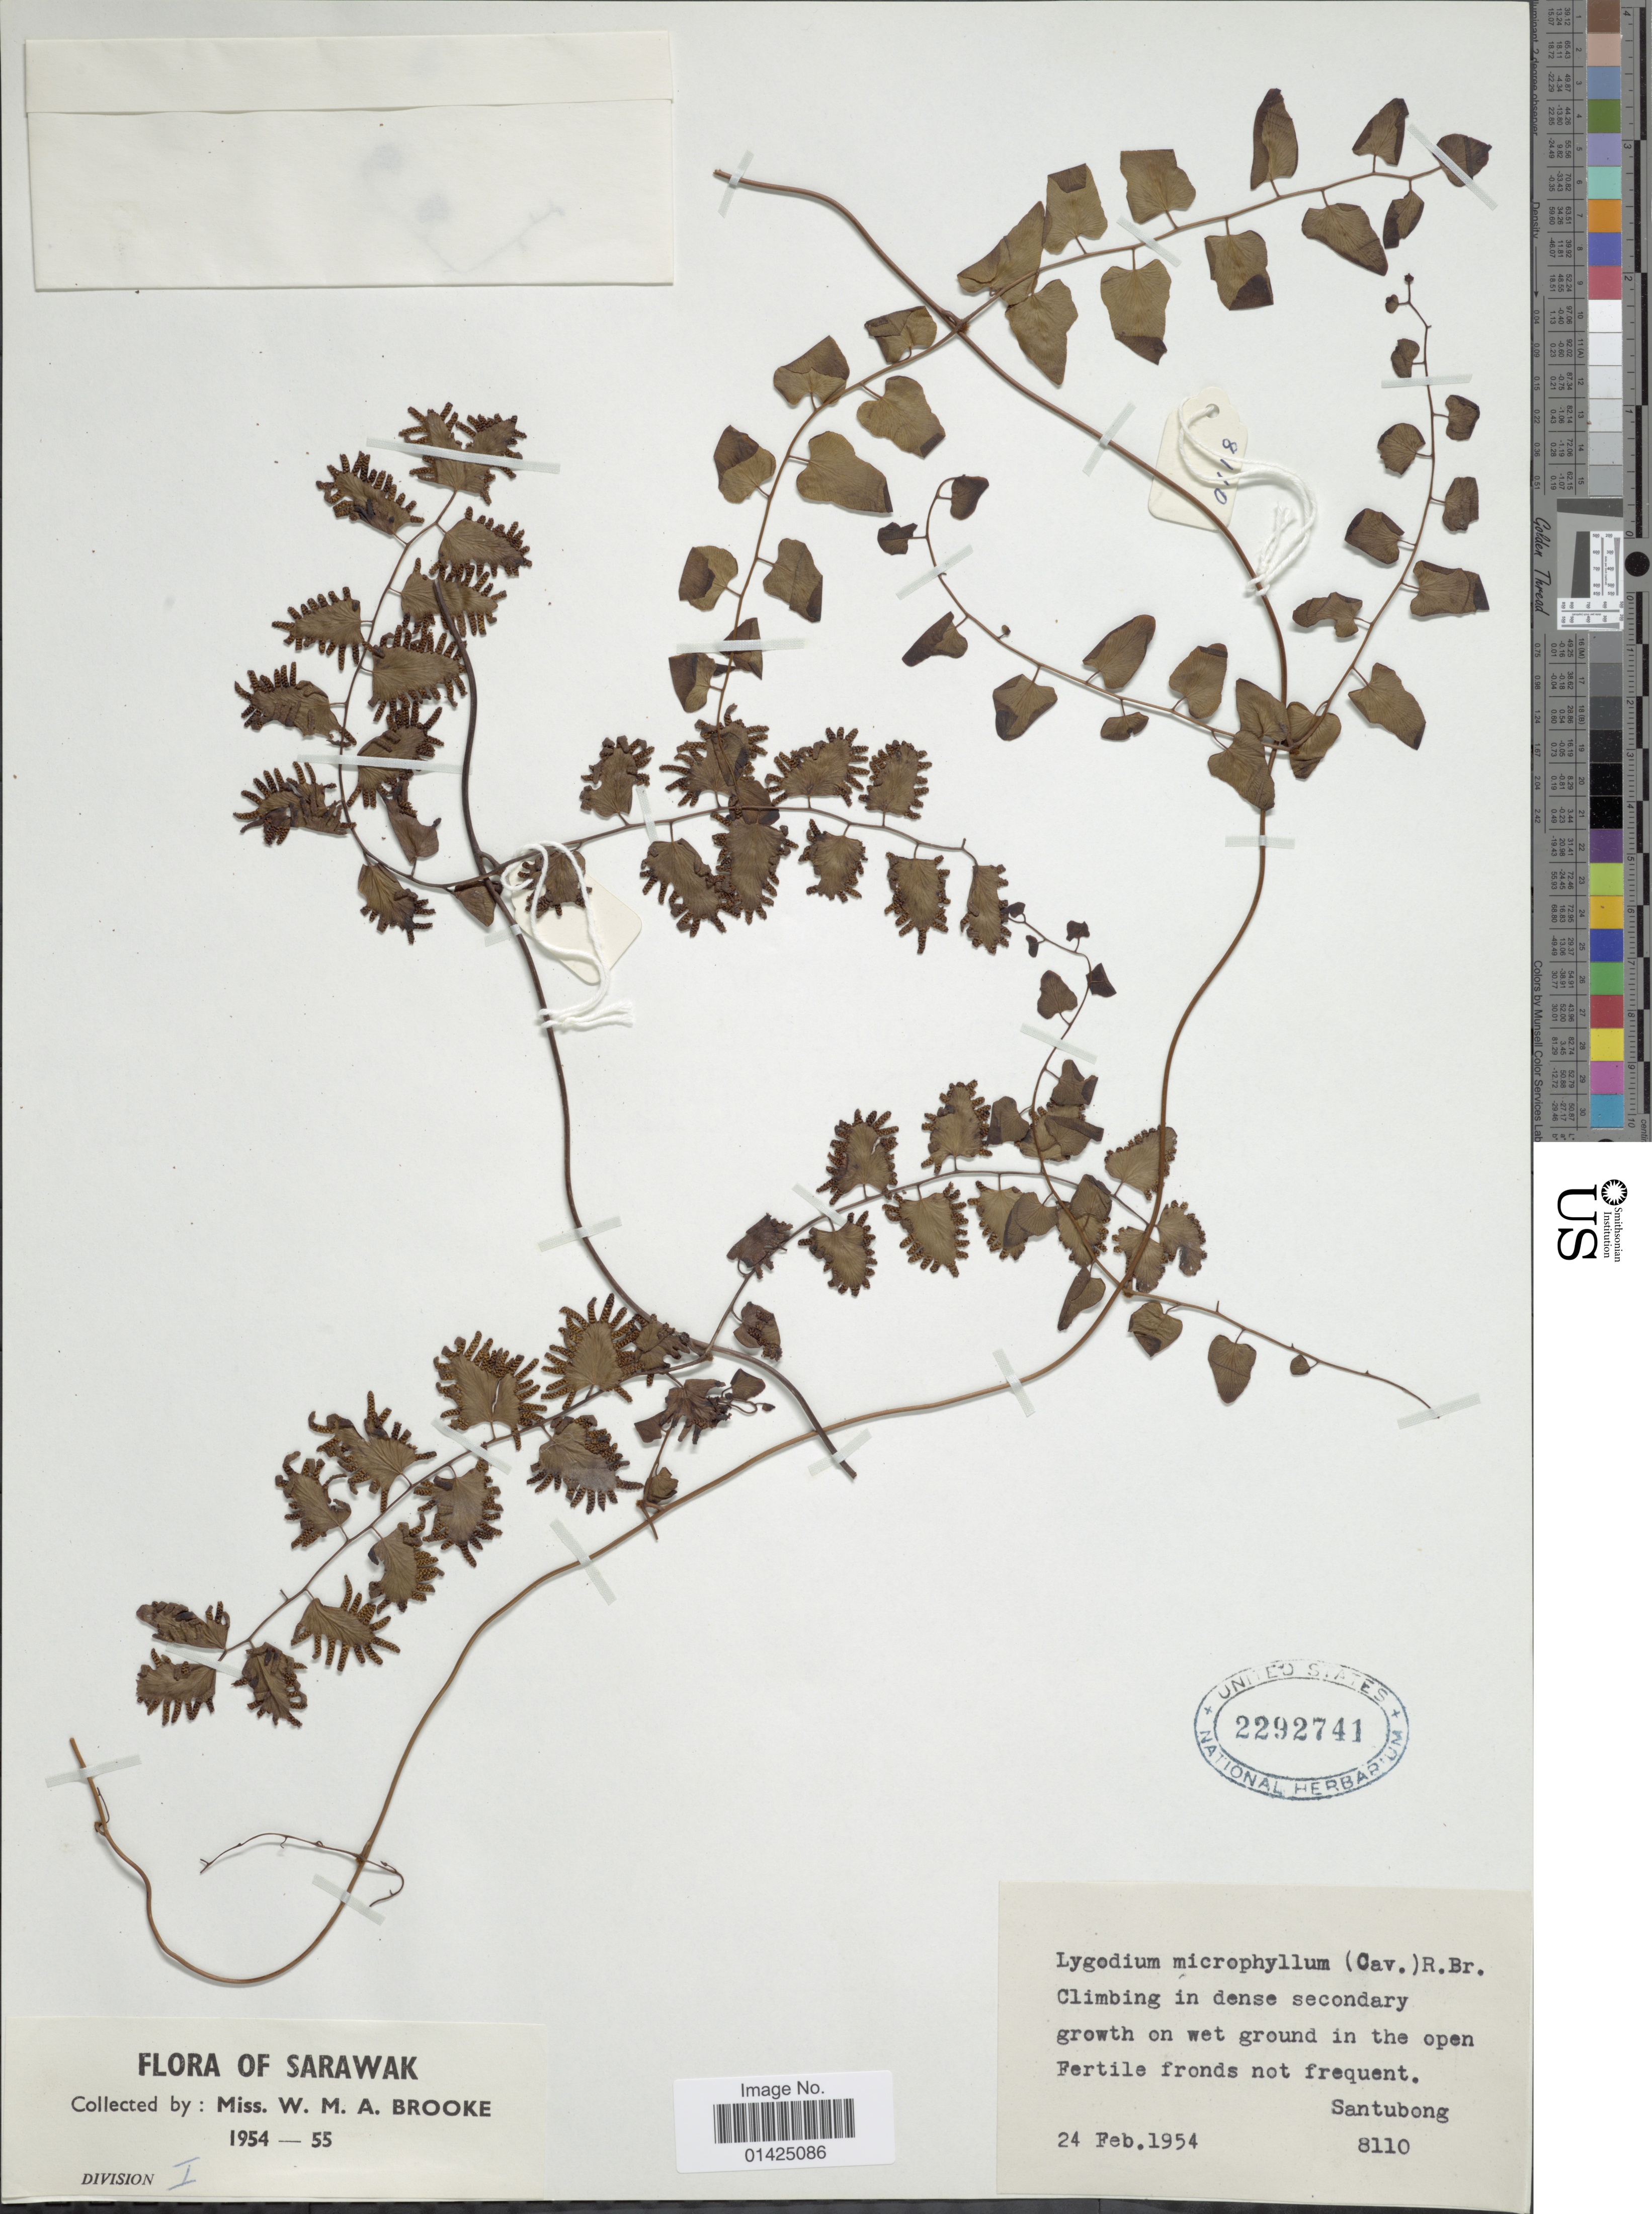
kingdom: Plantae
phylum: Tracheophyta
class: Polypodiopsida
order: Schizaeales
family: Lygodiaceae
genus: Lygodium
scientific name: Lygodium microphyllum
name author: (Cav.) R. Br.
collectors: W. Brooke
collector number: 8110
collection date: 1954-02-24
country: Malaysia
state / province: Sarawak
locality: Santubong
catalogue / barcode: US 2292714